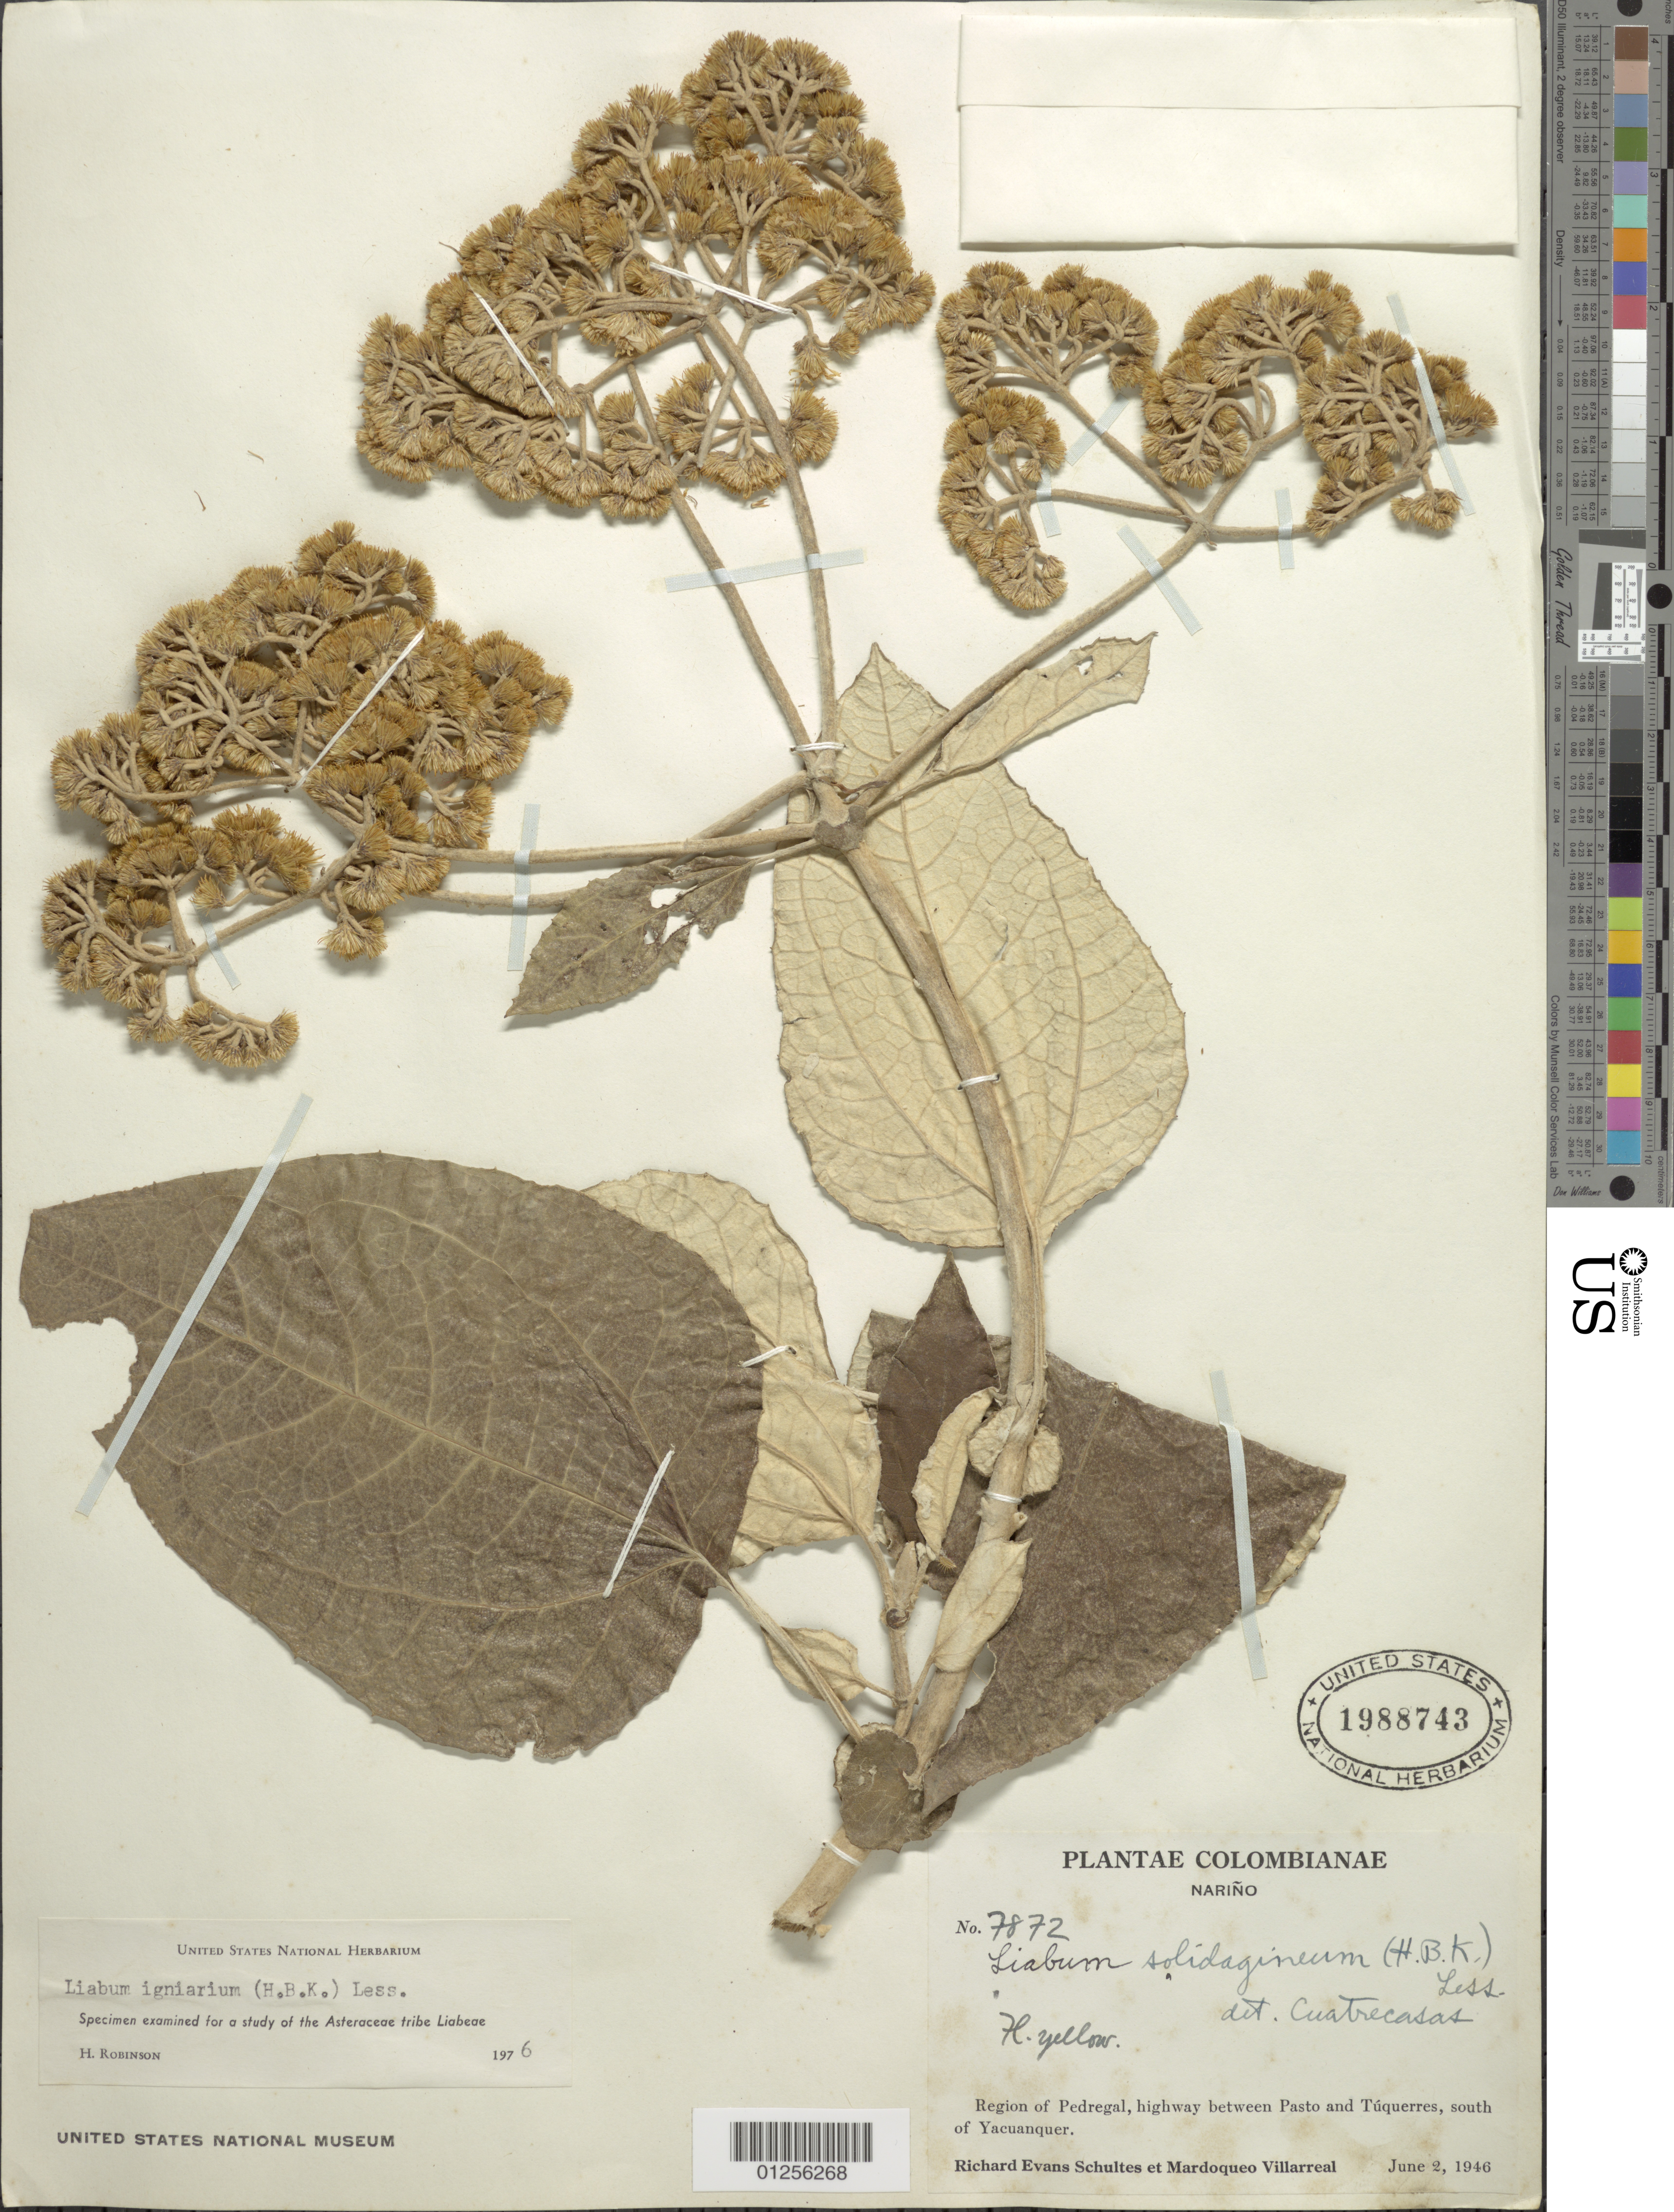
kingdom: Plantae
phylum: Tracheophyta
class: Magnoliopsida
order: Asterales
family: Asteraceae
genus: Liabum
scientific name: Liabum solidagineum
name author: (Kunth) Less.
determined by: Gutierrez, D. G.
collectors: R. E. Schultes & M. Villarreal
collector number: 7872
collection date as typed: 02 Jun 1946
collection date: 1946-06-02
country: Colombia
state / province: Nariño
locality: Region of Pedregal, highway between Pasto and Tuquerres, S of Yacuanquer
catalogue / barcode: US 1988743